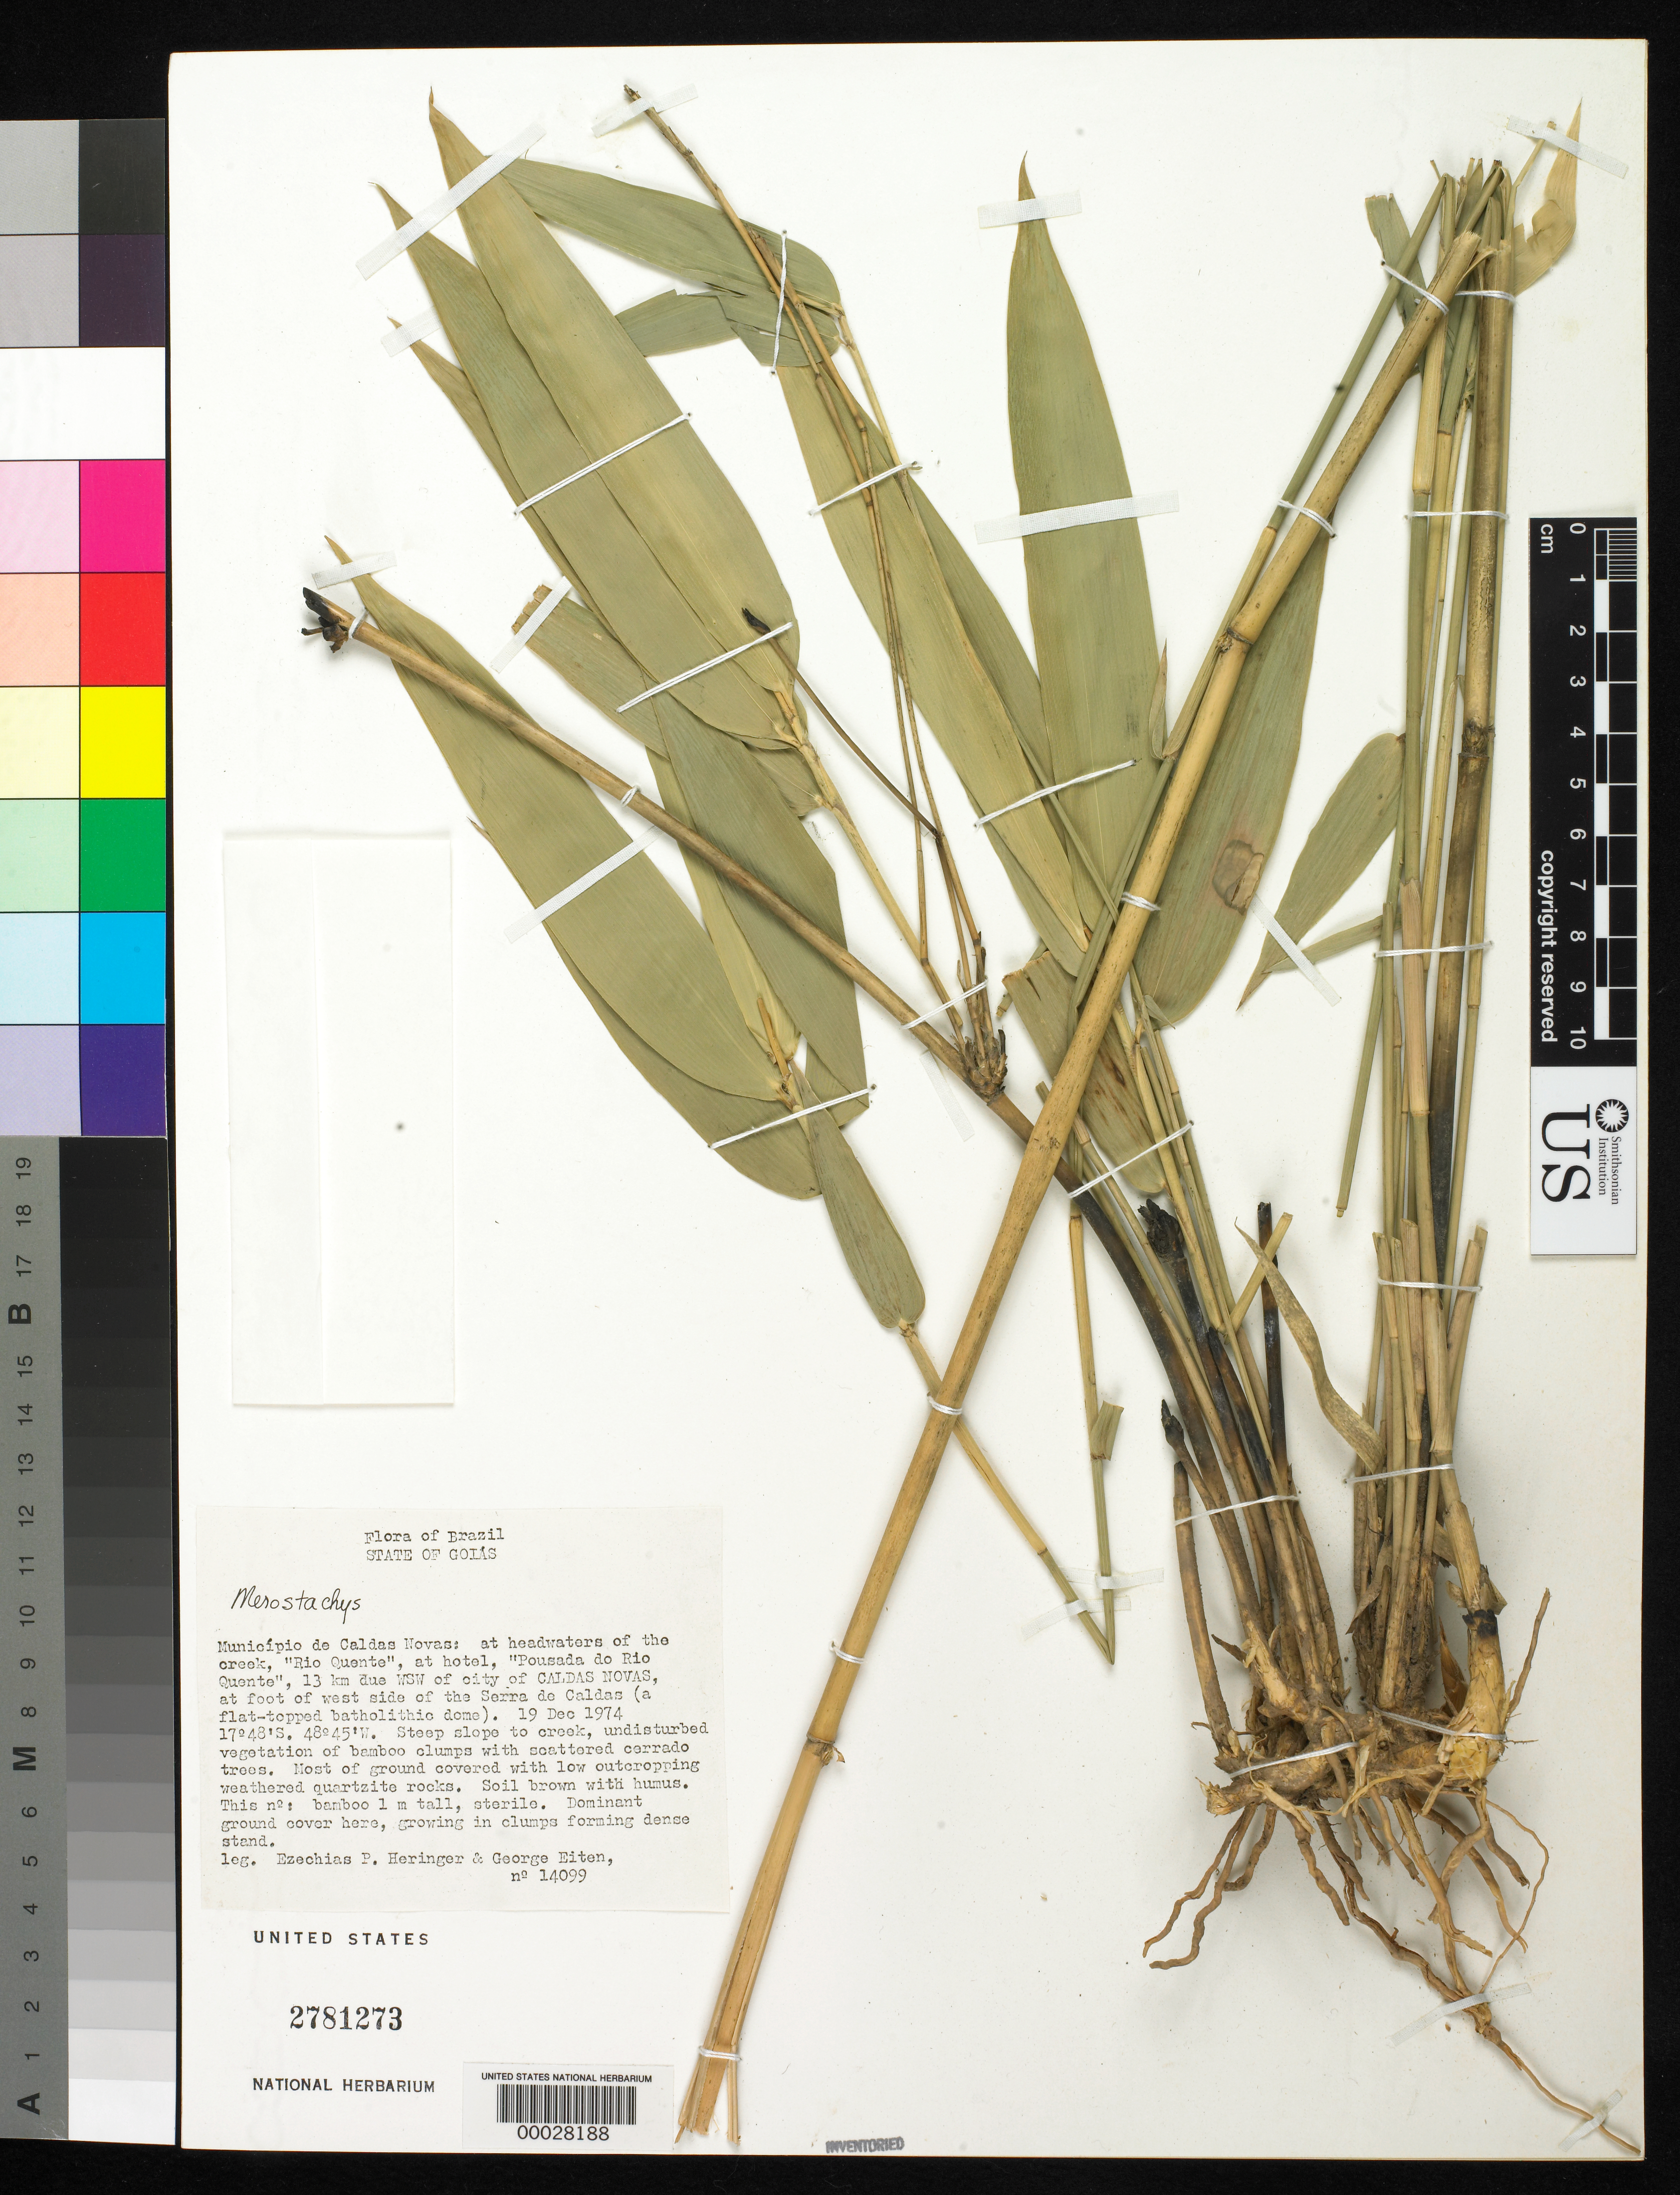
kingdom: Plantae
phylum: Tracheophyta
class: Liliopsida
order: Poales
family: Poaceae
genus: Actinocladum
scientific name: Actinocladum verticillatum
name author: (Nees) McClure ex Soderstr.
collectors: E. P. Heringer & G. Eiten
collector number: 14099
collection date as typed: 19 Dec 1974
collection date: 1974-12-19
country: Brazil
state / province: Goiás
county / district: Caldas Novas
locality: Rio quente, pousada do rio quente, serra de caldas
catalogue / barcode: US 2781273